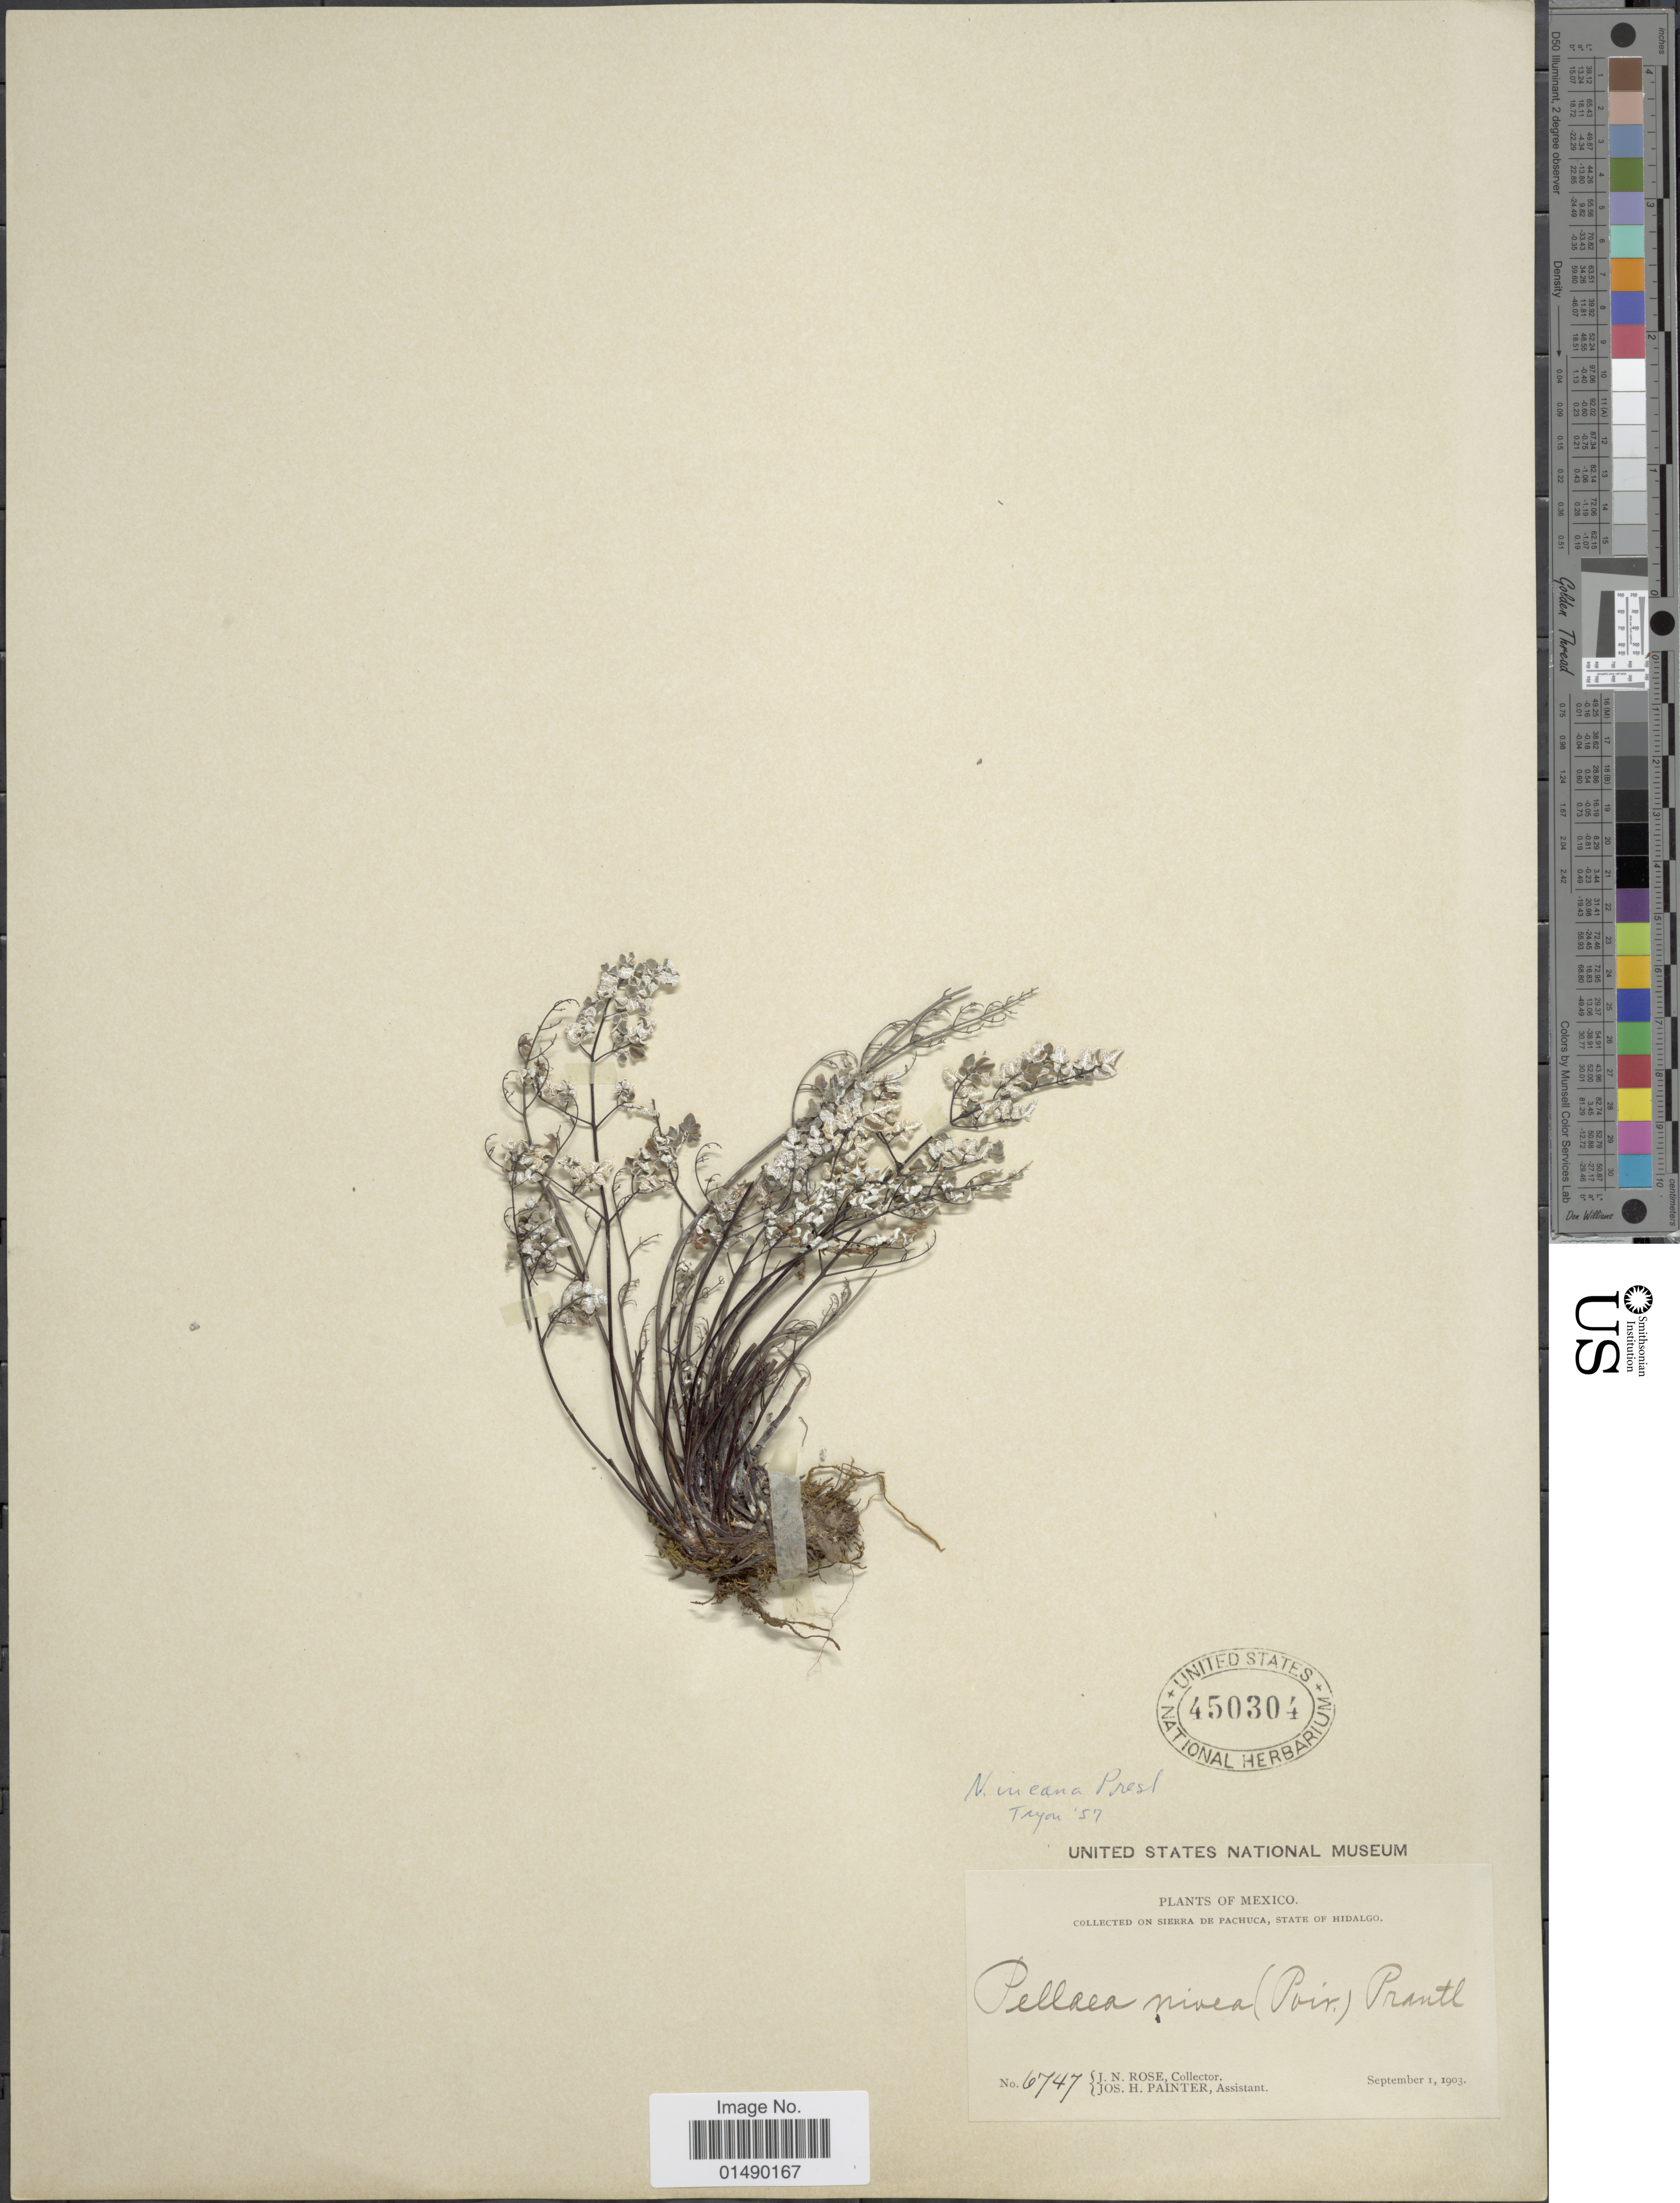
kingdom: Plantae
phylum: Tracheophyta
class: Polypodiopsida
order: Polypodiales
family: Pteridaceae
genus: Argyrochosma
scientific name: Argyrochosma incana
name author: (C. Presl) Windham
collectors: J. N. Rose & J. H. Painter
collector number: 6747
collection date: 1903-09-01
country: Mexico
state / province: Hidalgo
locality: Mexico, on Sierra de Pachuca.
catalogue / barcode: US 450304